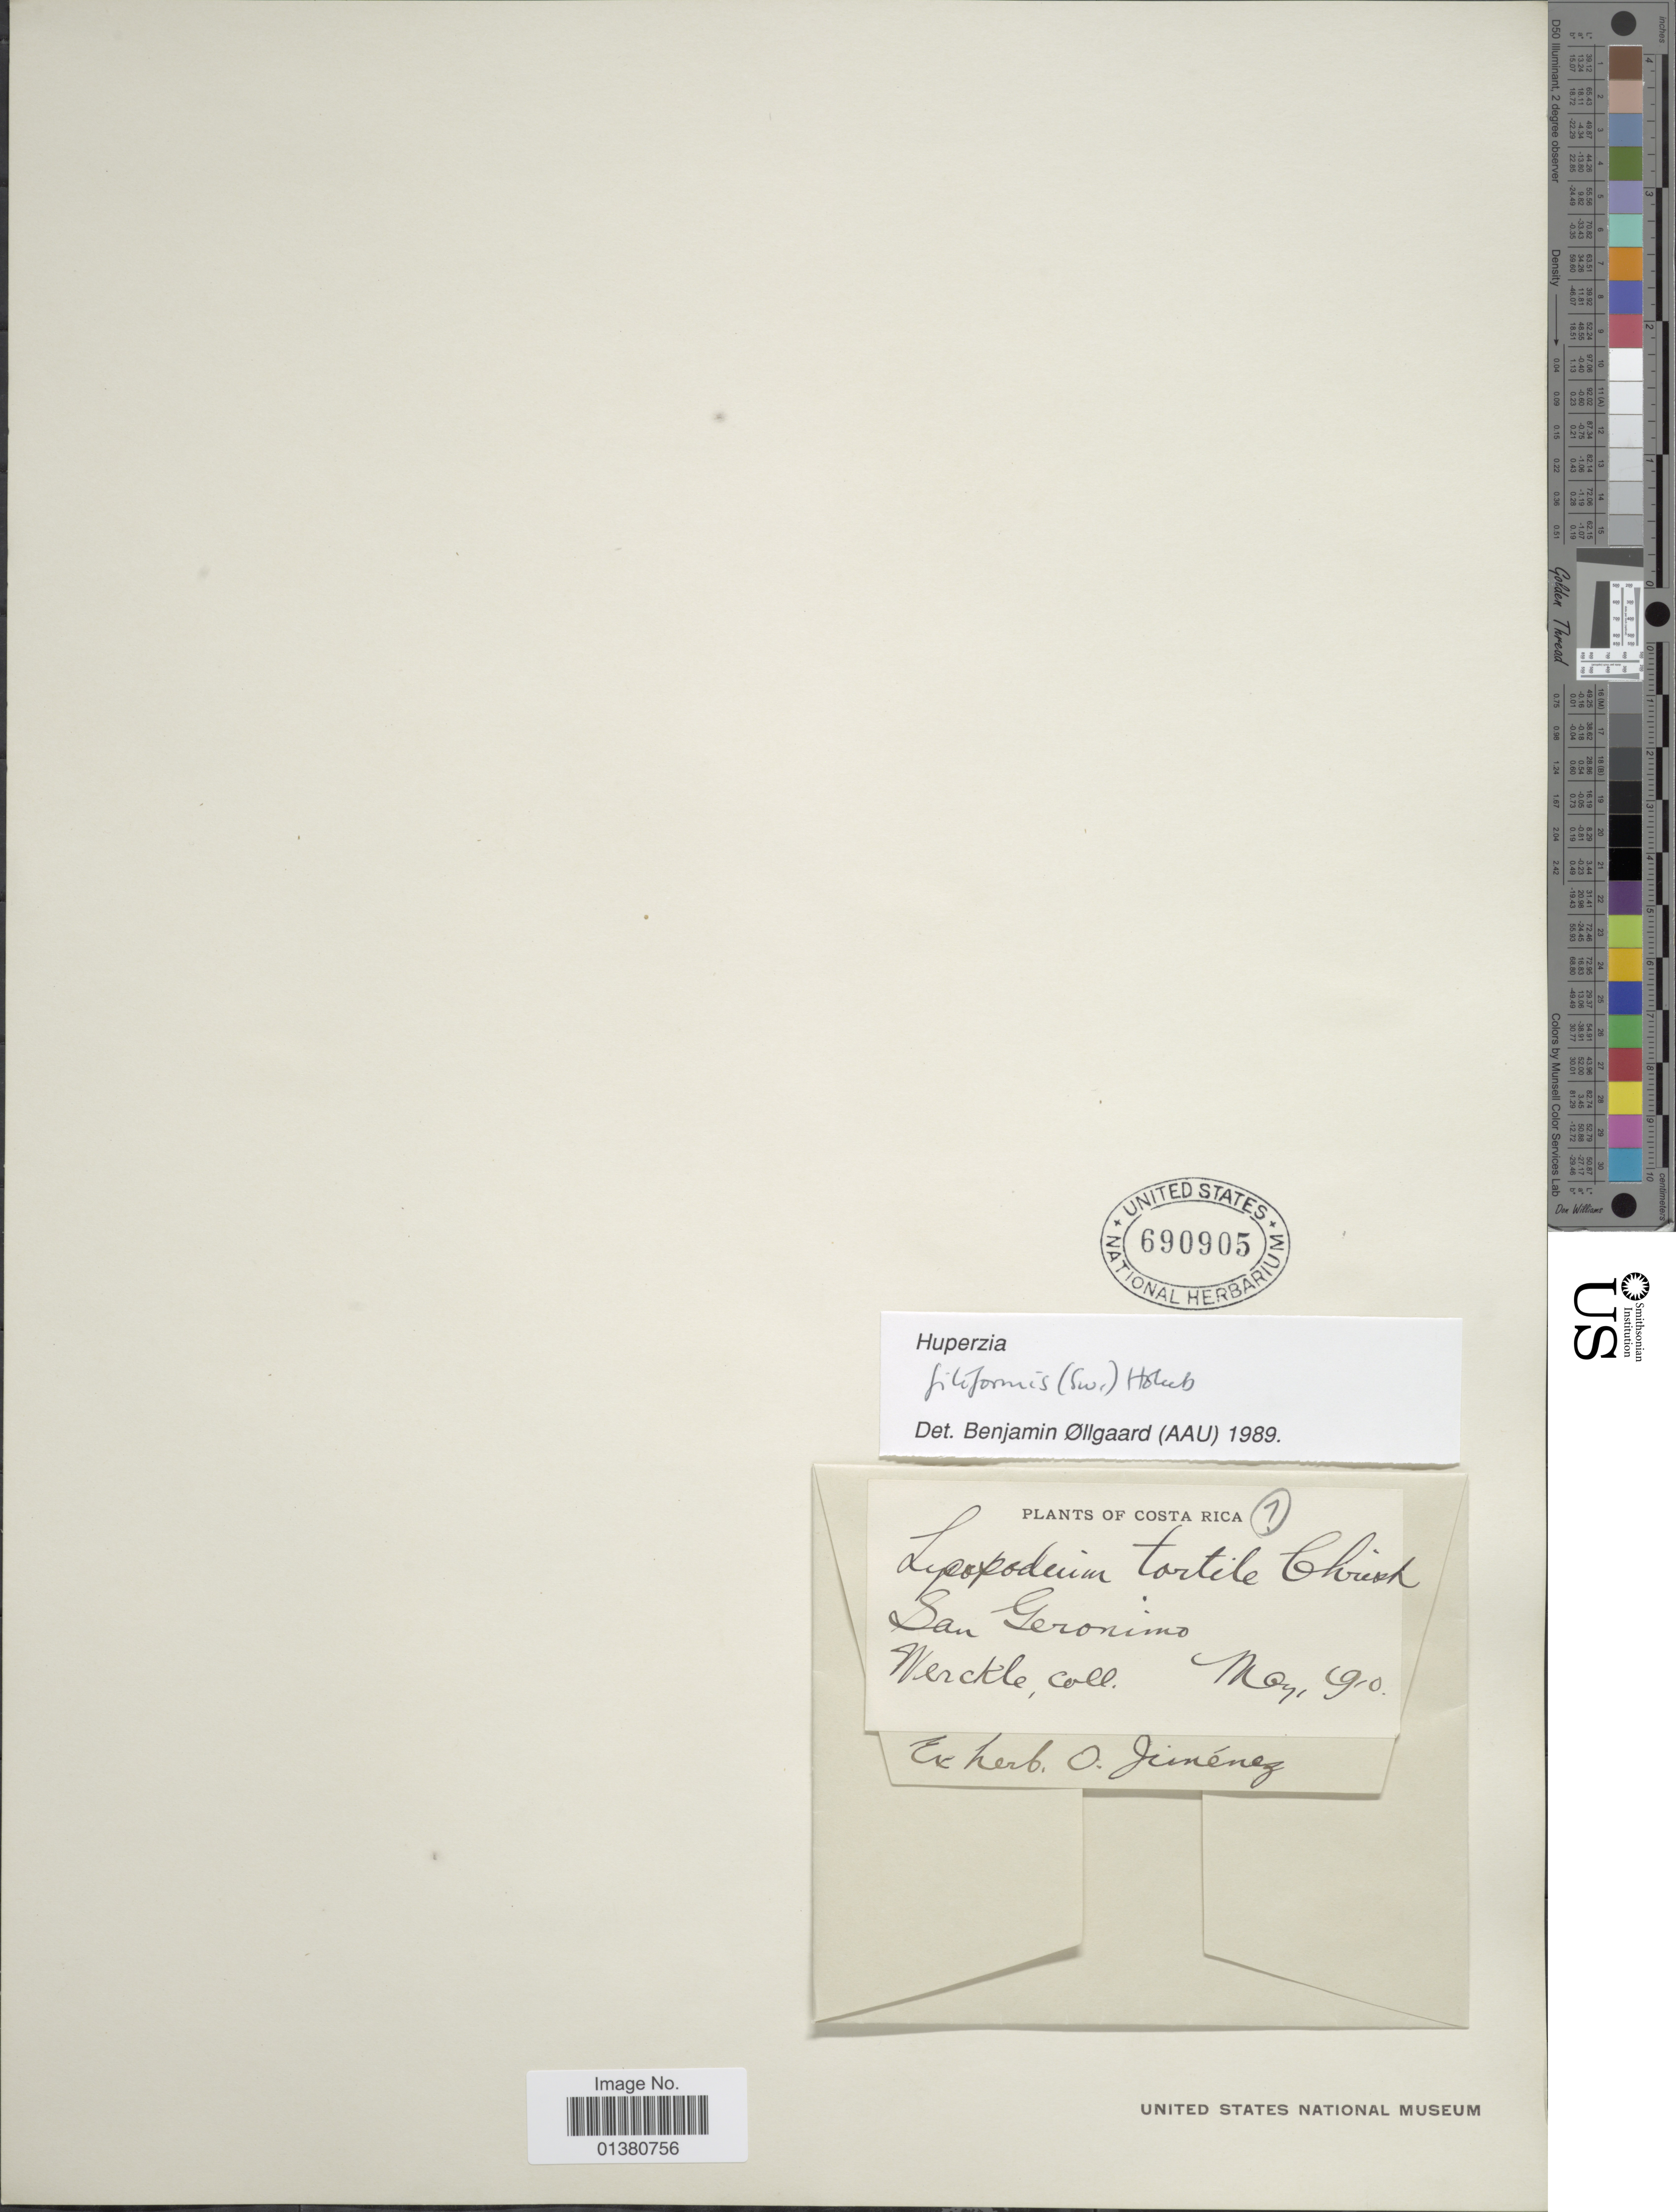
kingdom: Plantae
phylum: Tracheophyta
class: Lycopodiopsida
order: Lycopodiales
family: Lycopodiaceae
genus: Phlegmariurus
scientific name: Phlegmariurus filiformis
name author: (Sw.) W.H. Wagner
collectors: C. Wercklé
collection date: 1910-05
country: Costa Rica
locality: San Geronimo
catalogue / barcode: US 690905